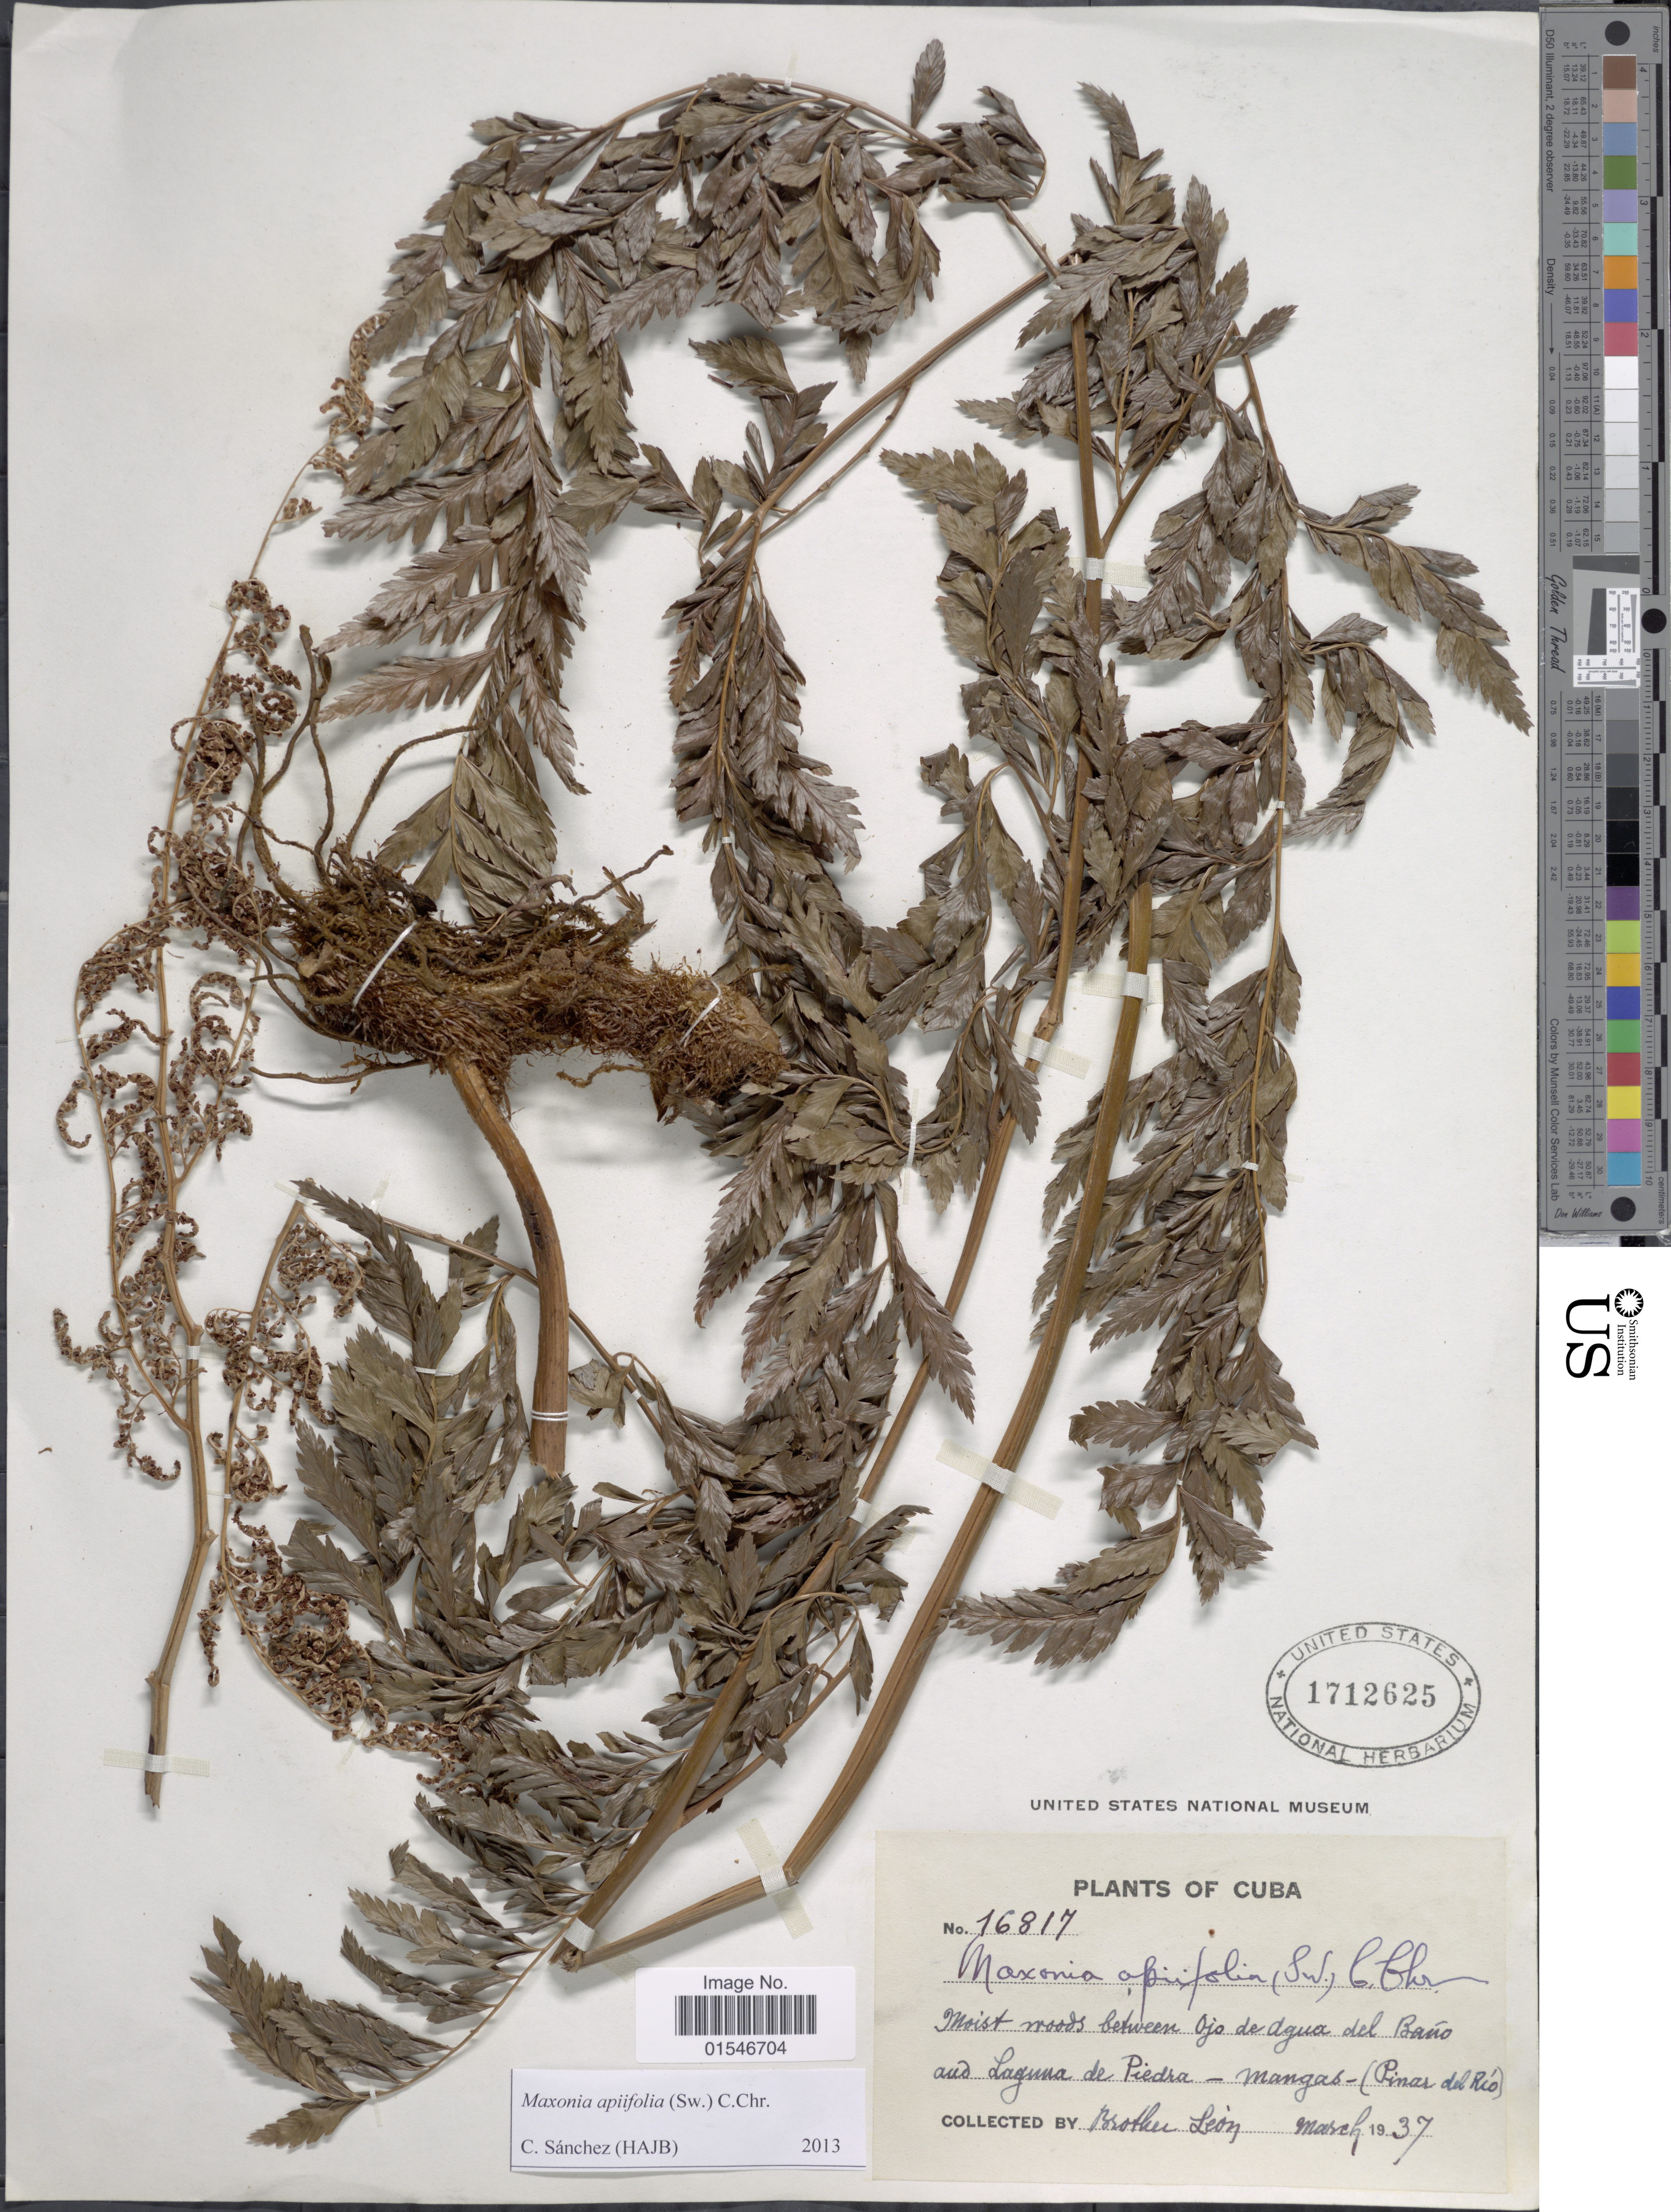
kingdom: Plantae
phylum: Tracheophyta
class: Polypodiopsida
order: Polypodiales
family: Dryopteridaceae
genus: Maxonia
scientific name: Maxonia apiifolia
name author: (Sw.) C. Chr.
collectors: Bro. León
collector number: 16817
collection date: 1937-03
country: Cuba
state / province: Pinar del Río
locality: Moist woods between Ojo de Agua del Baño and Laguna del Piedra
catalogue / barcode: US 1712625